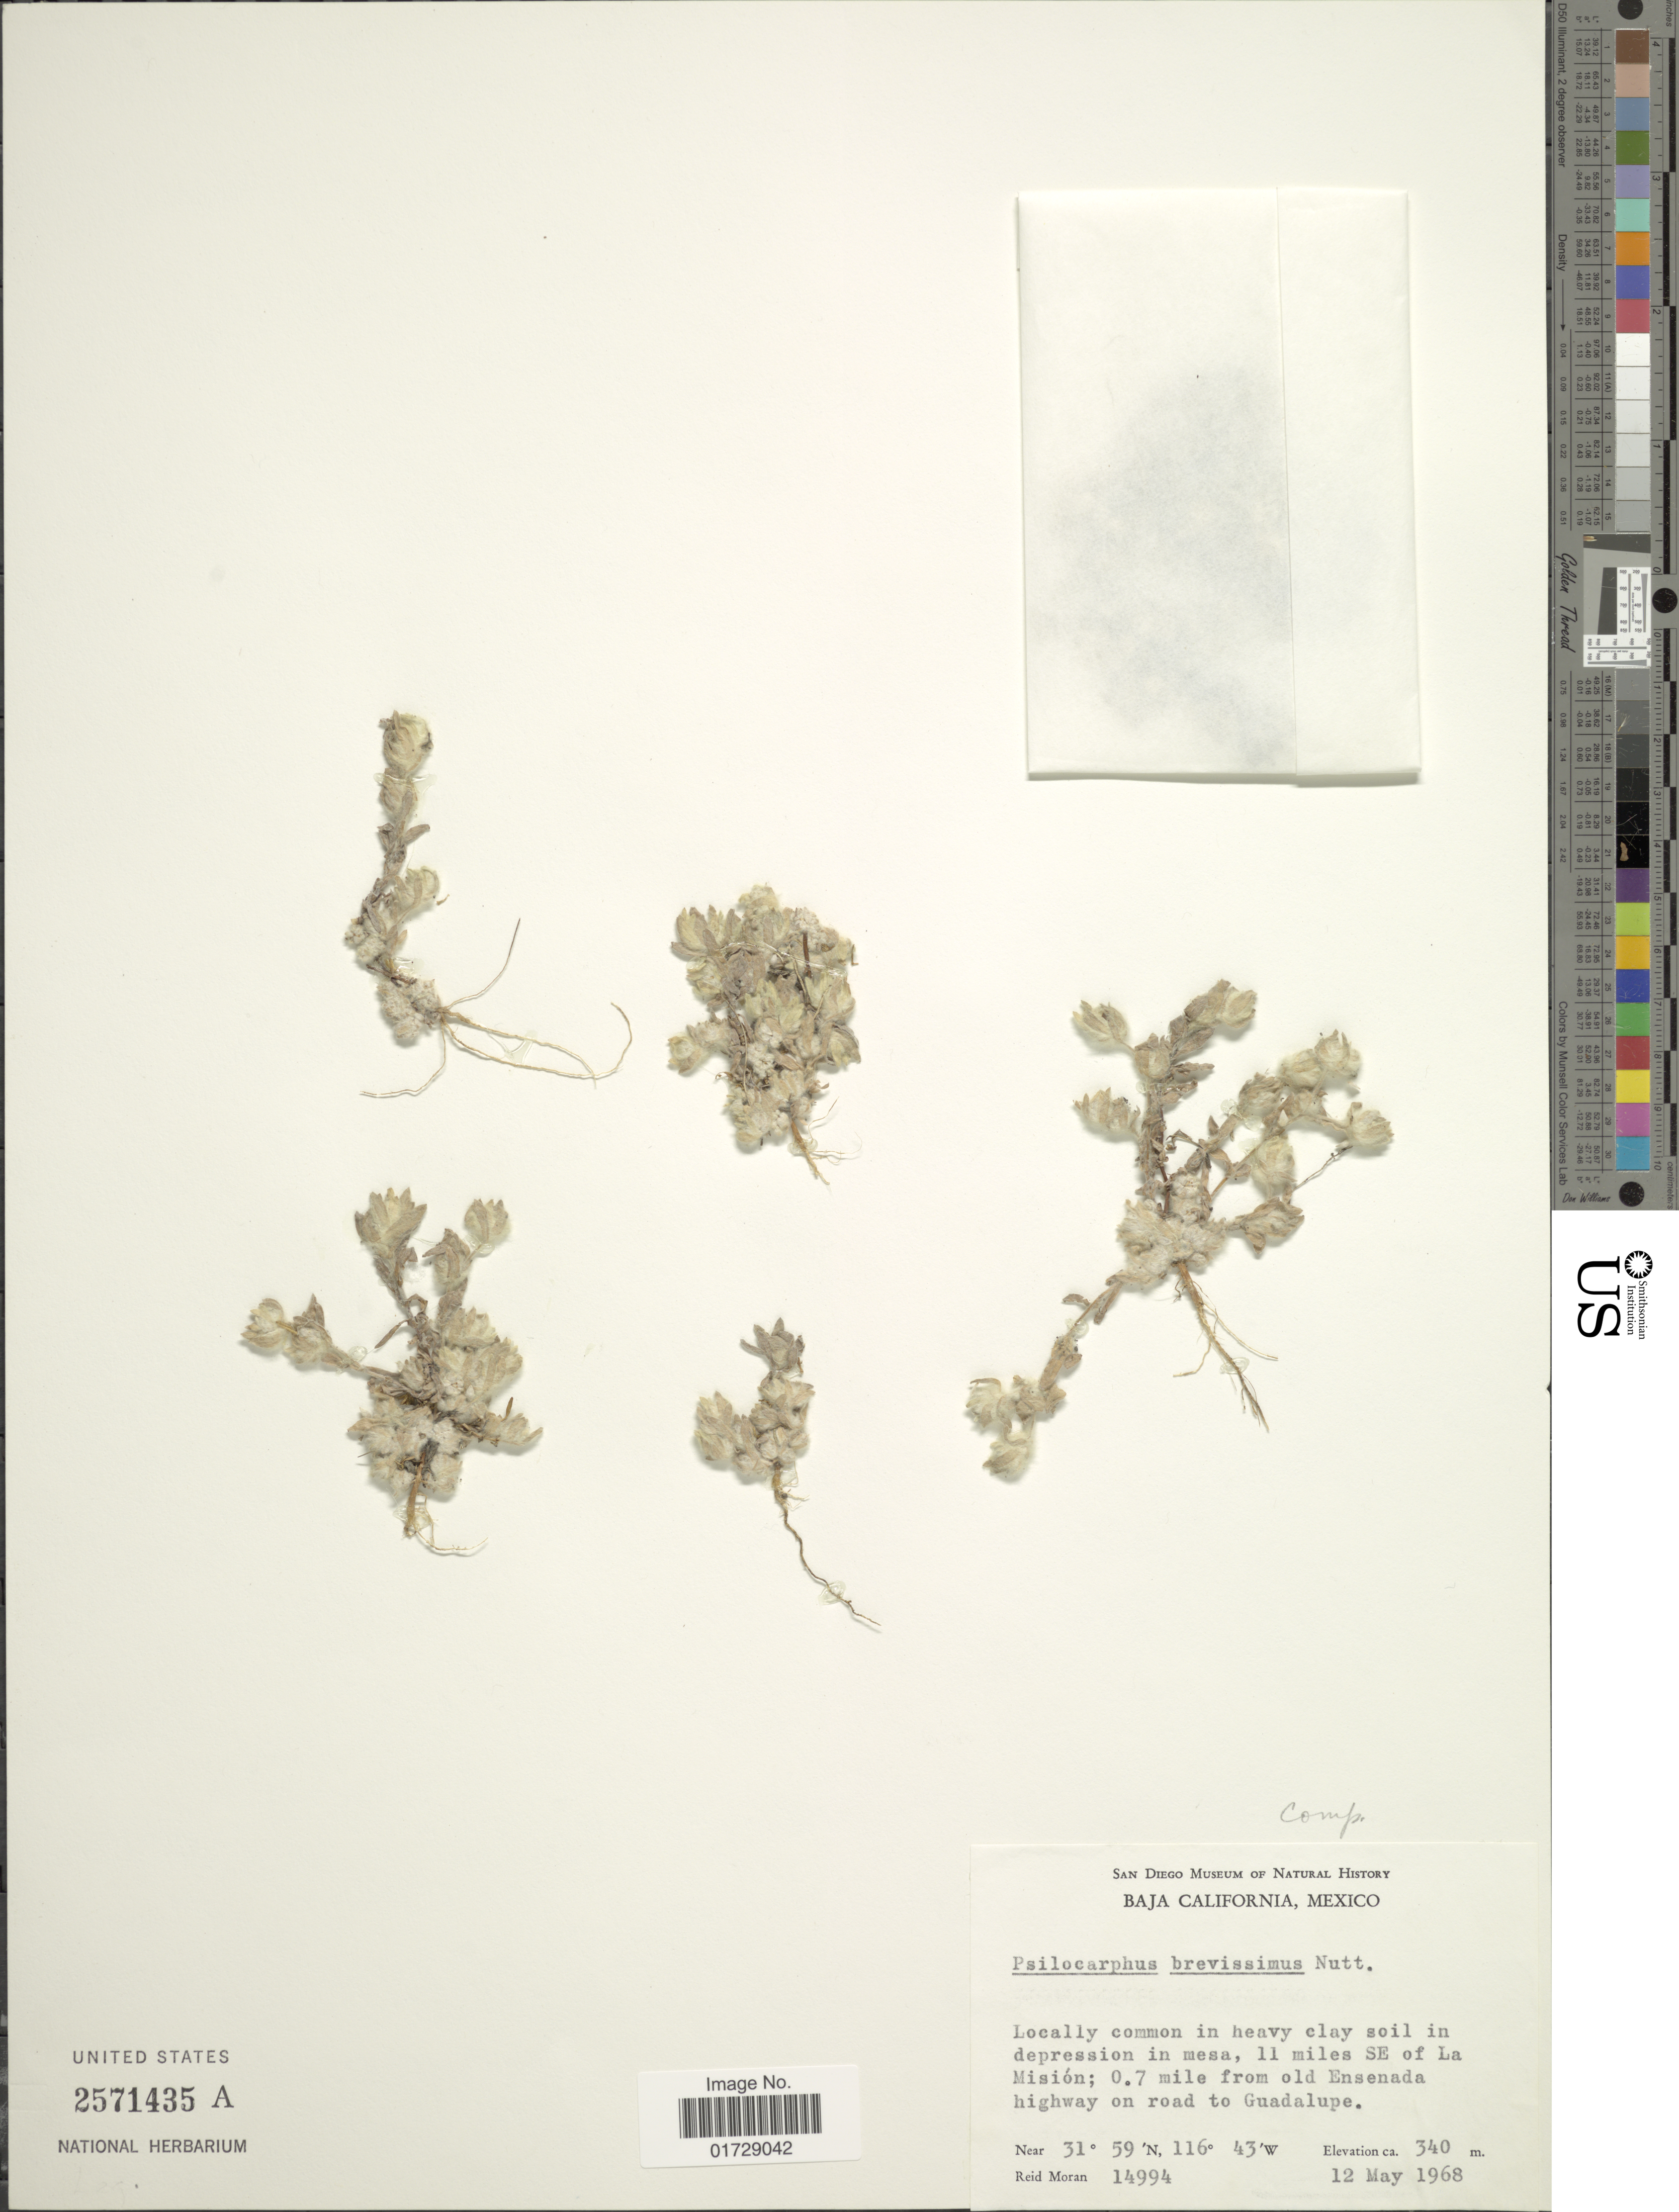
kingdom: Plantae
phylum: Tracheophyta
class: Magnoliopsida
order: Asterales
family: Asteraceae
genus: Psilocarphus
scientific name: Psilocarphus brevissimus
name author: Nutt.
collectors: R. V. Moran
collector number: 14994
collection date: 1968-05-12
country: Mexico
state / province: Baja California Sur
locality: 11 miles SE of La Mision; 0.7 mile from old Ensenada highway on road to Guadalupe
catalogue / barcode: US 257143A